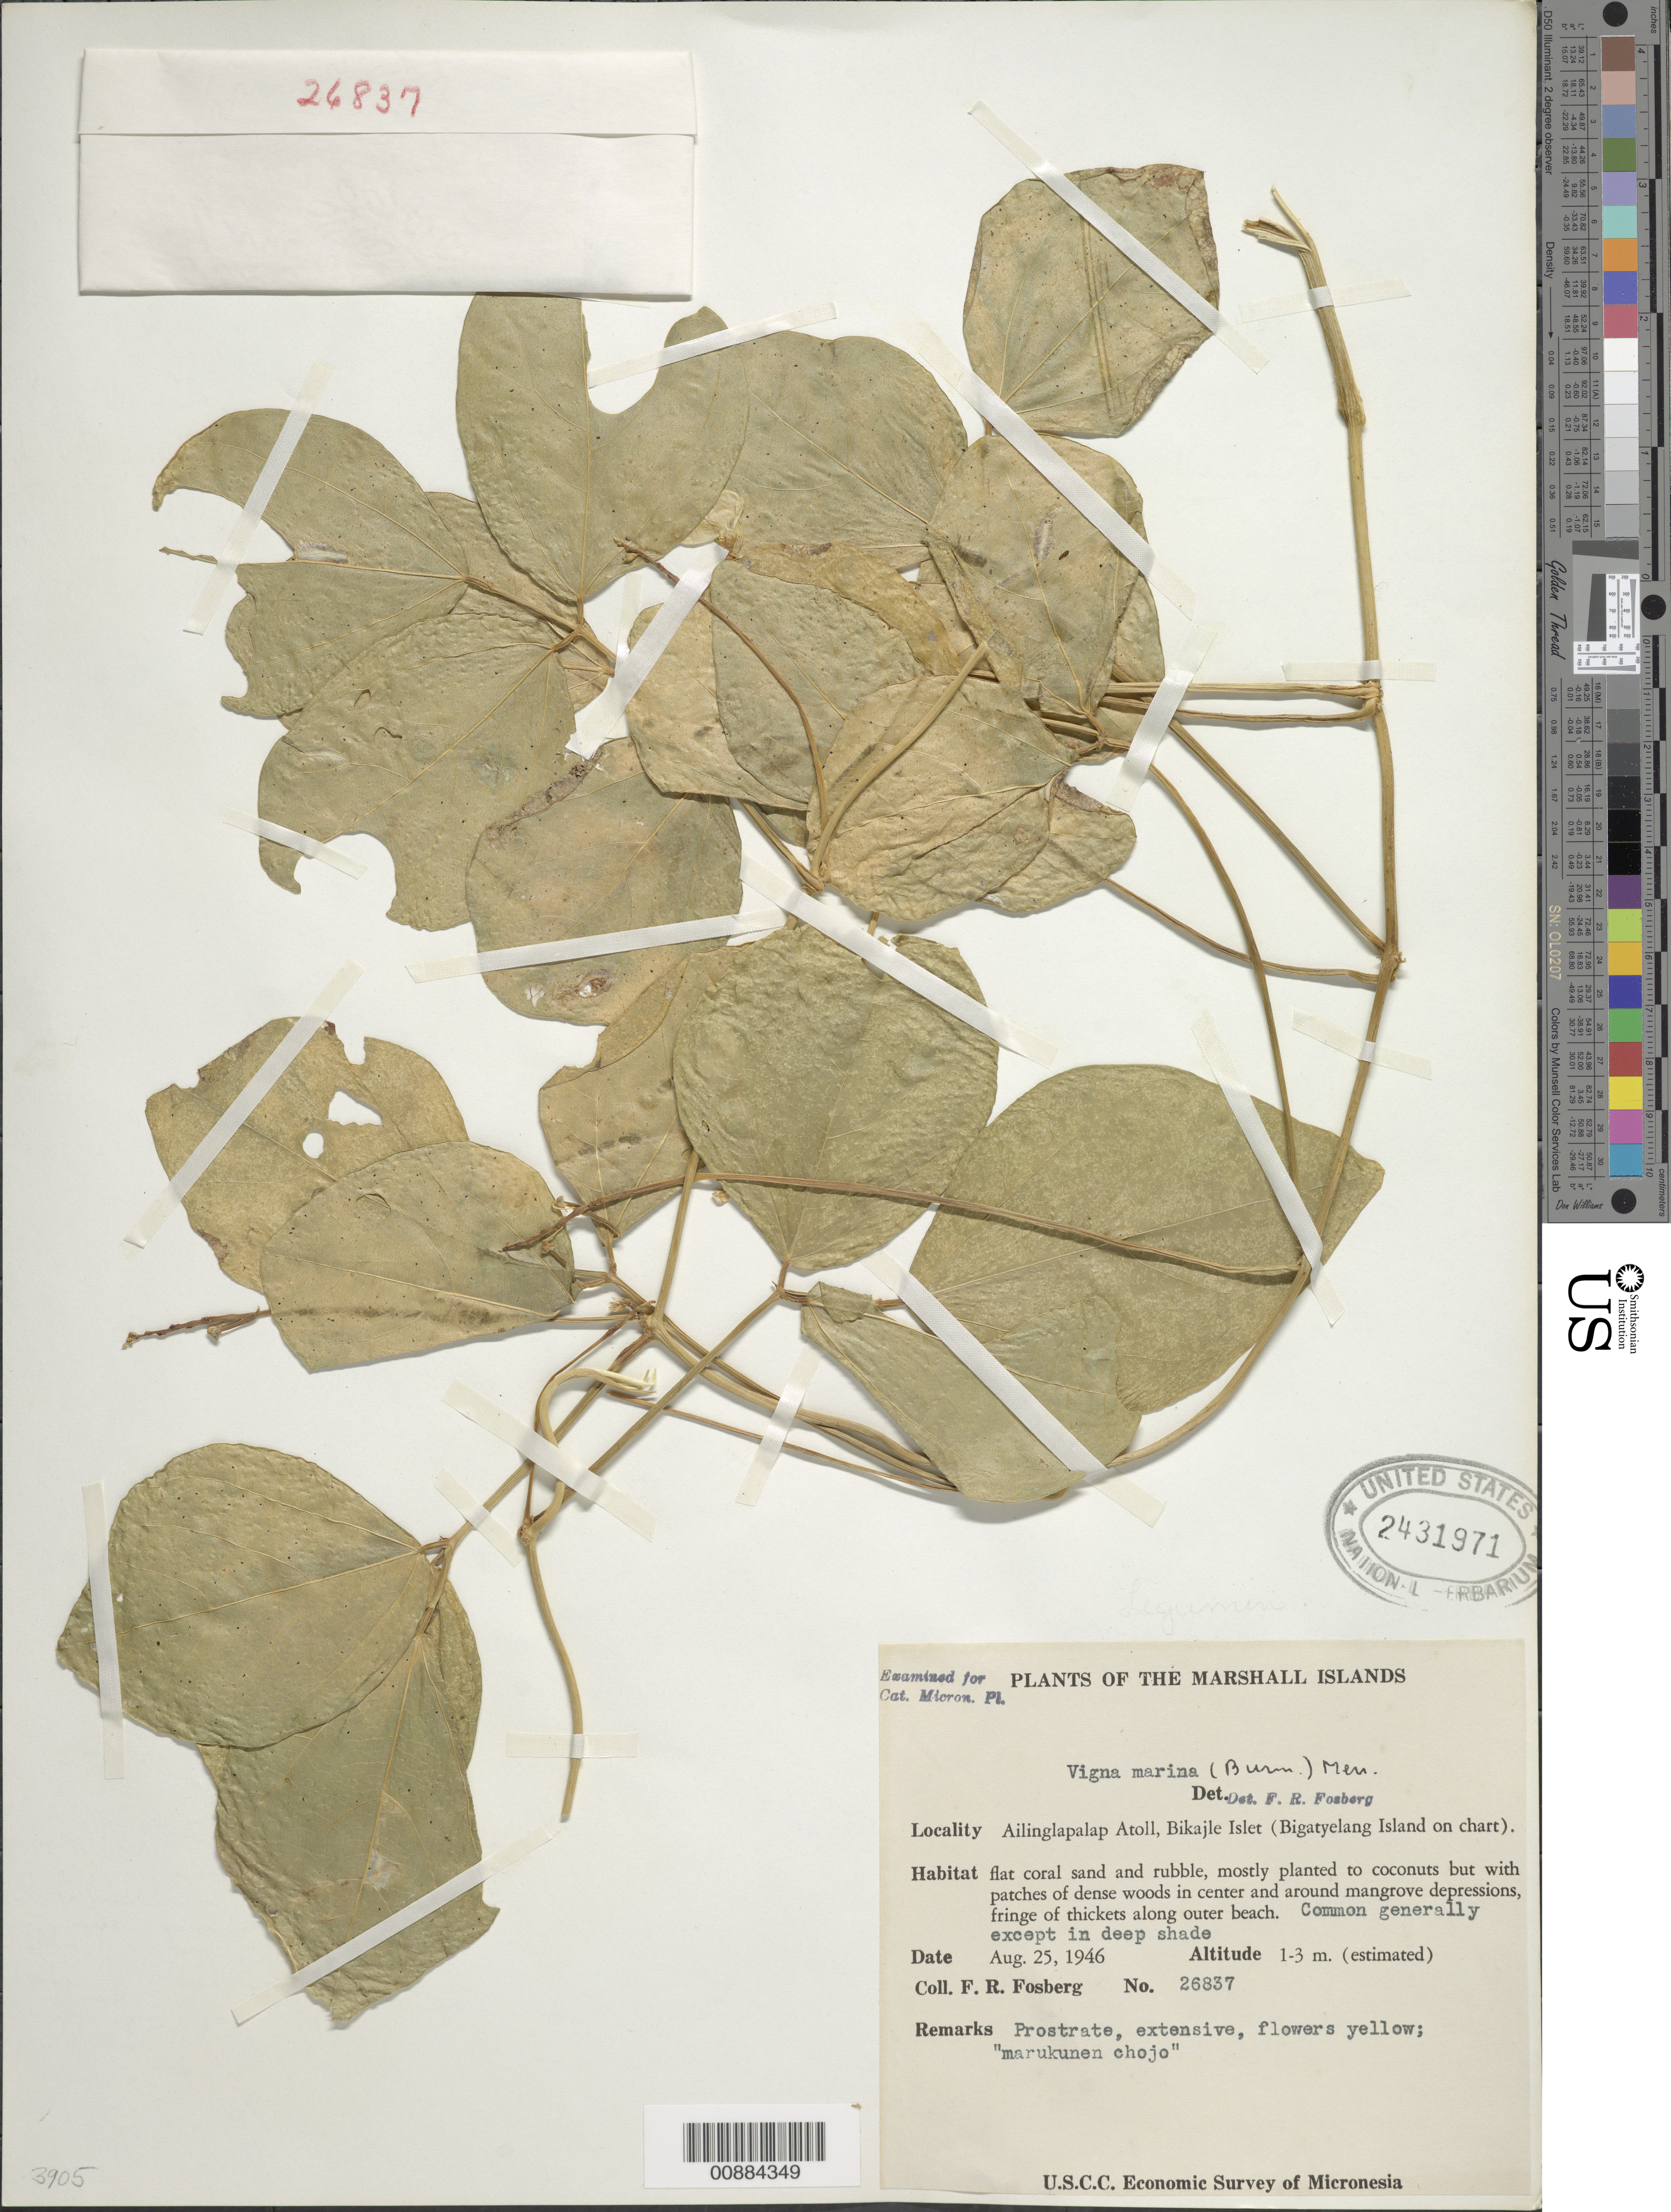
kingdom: Plantae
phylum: Tracheophyta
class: Magnoliopsida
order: Fabales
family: Fabaceae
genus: Vigna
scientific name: Vigna marina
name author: (Burm.) Merr.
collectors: F. R. Fosberg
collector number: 26837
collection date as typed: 25 Aug 1946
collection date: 1946-08-25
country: Marshall Islands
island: Ailinglaplap [Ailinglapalap] Atoll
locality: Bikajle Islet (Bigatyelang Island on chart).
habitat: Flat coral sand and rubble, mostly planted to coconuts but with patches of dense woods in center and around mangrove depressions, fringe of thickets along outer beach. Common generally except in deep shade.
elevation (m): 1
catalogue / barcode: US 2431971